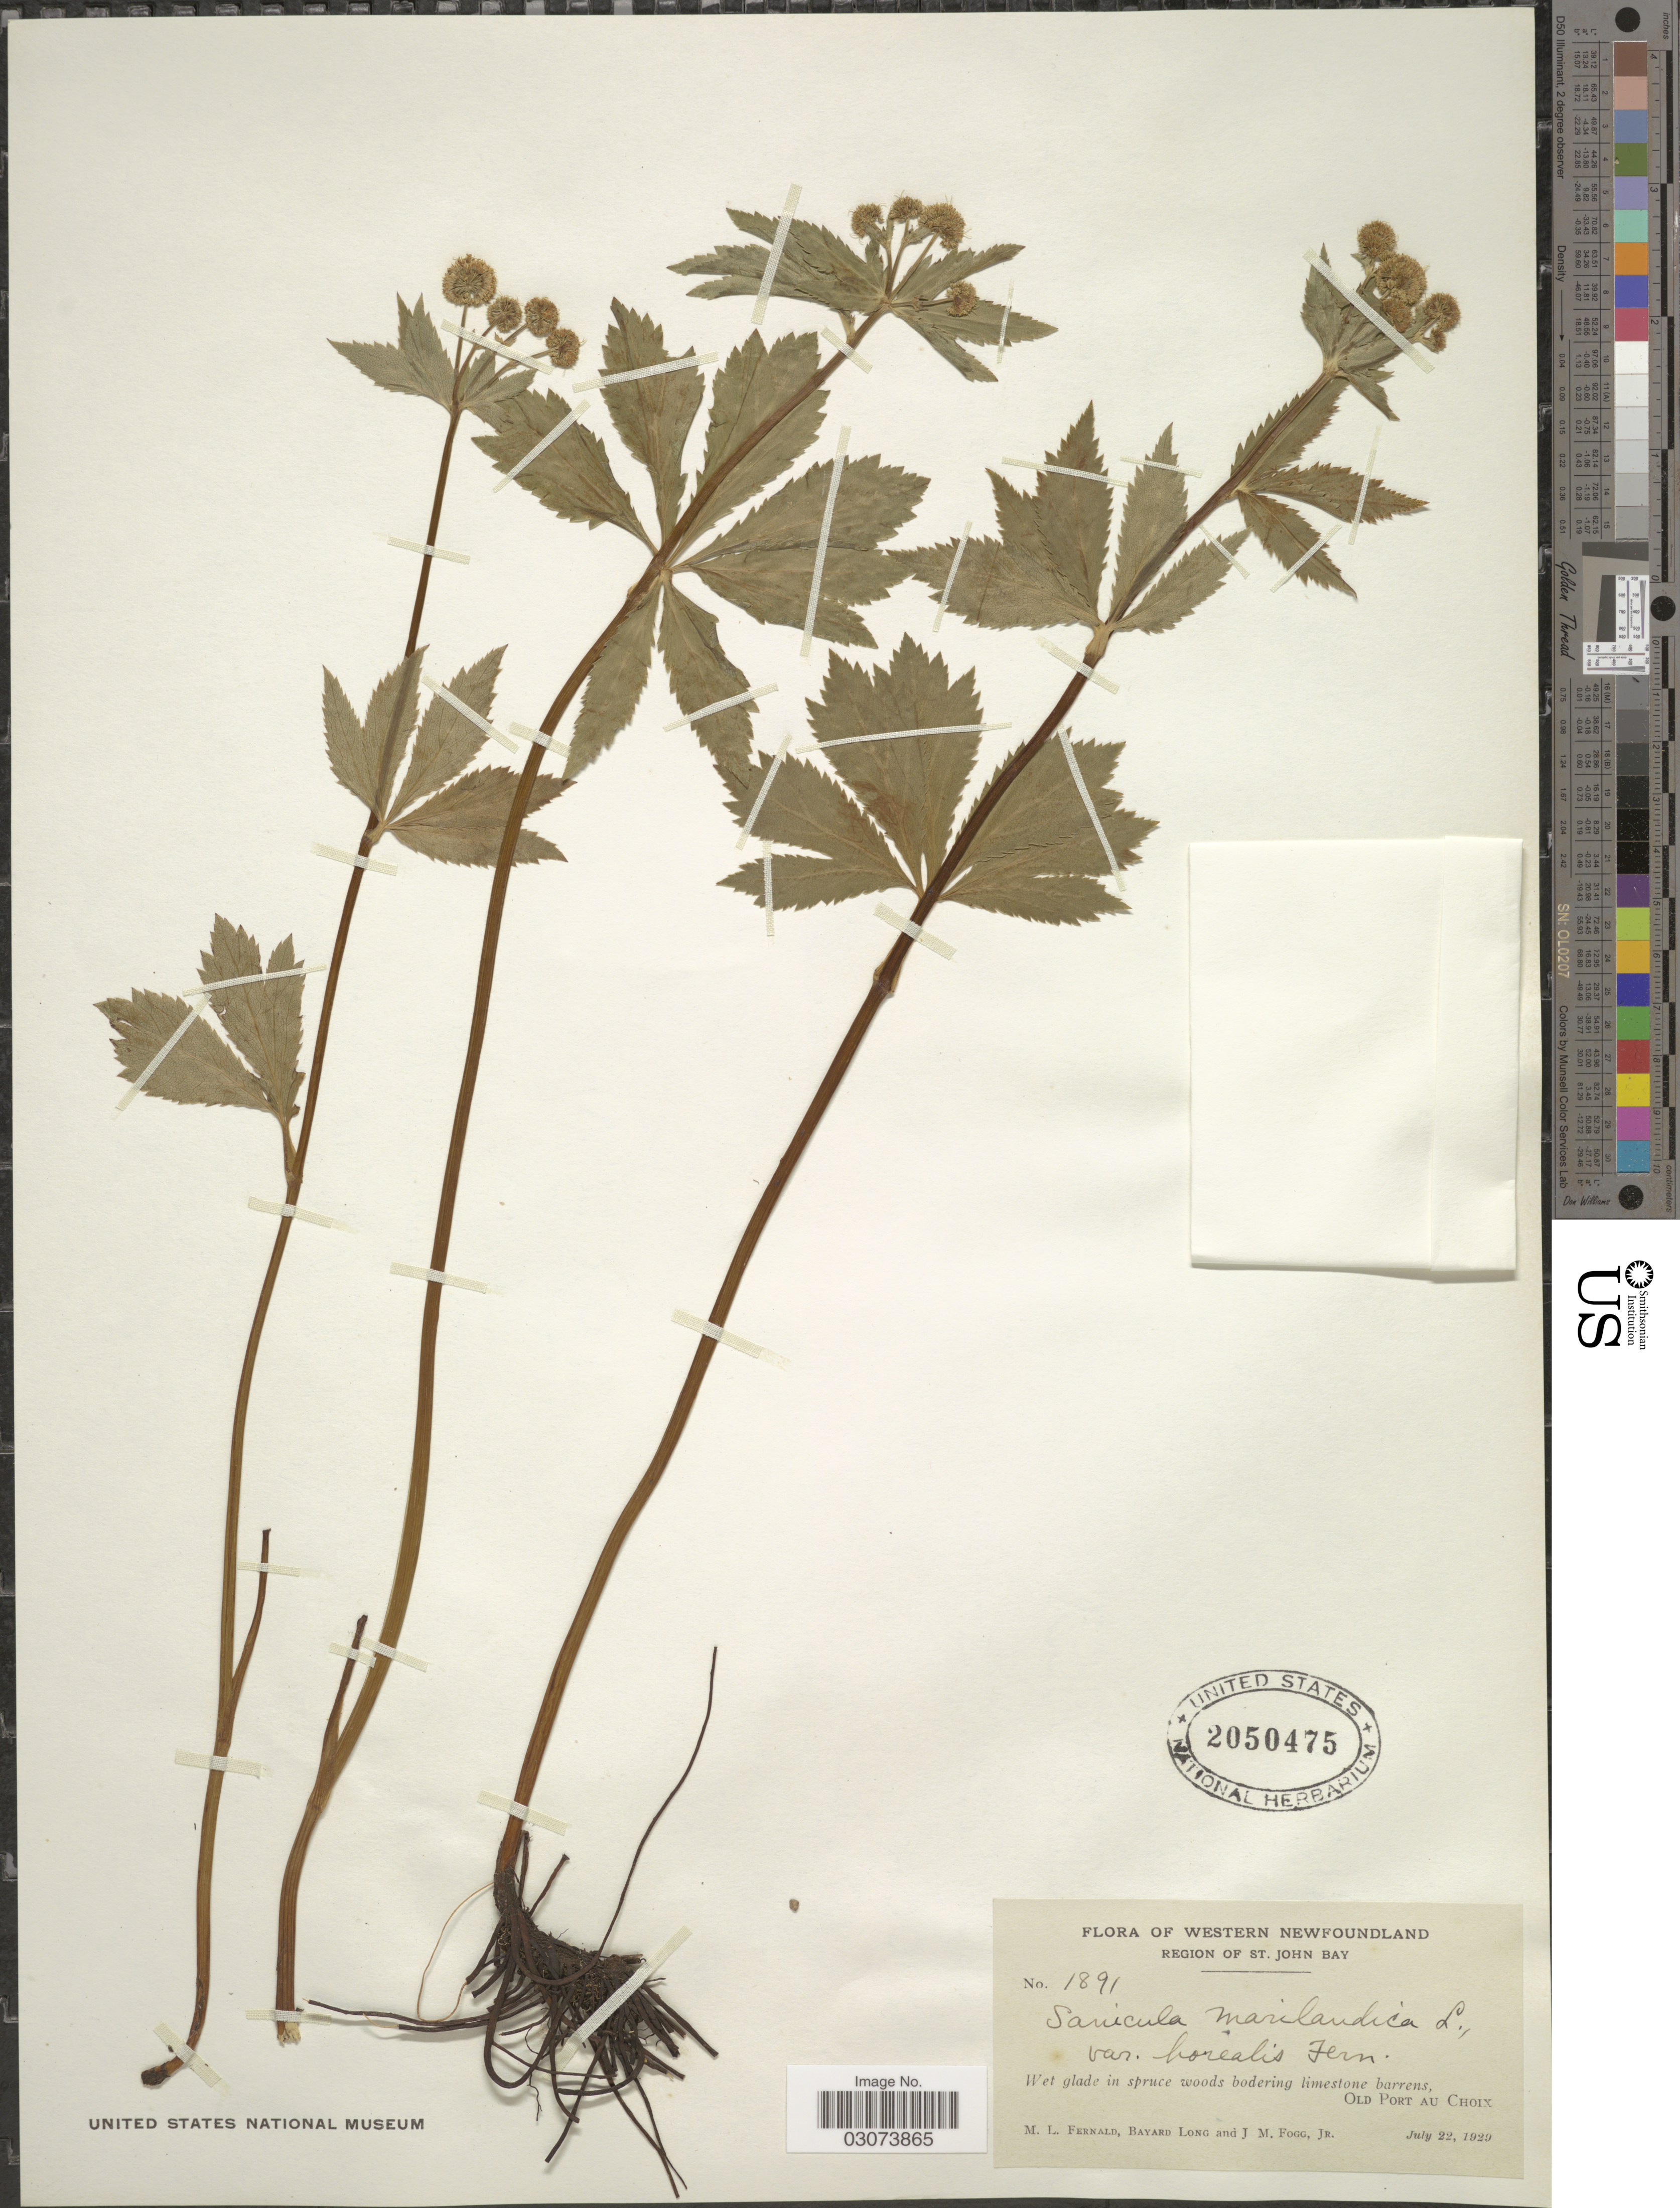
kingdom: Plantae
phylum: Tracheophyta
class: Magnoliopsida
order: Apiales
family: Apiaceae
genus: Sanicula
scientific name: Sanicula marilandica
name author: L.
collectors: M. L. Fernald, B. Long & J. Fogg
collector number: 1891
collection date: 1929-08-22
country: Canada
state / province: Newfoundland and Labrador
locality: Western Newfoundland. Region of St. John Bay. Old Port Au Choix.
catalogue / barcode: US 2050475